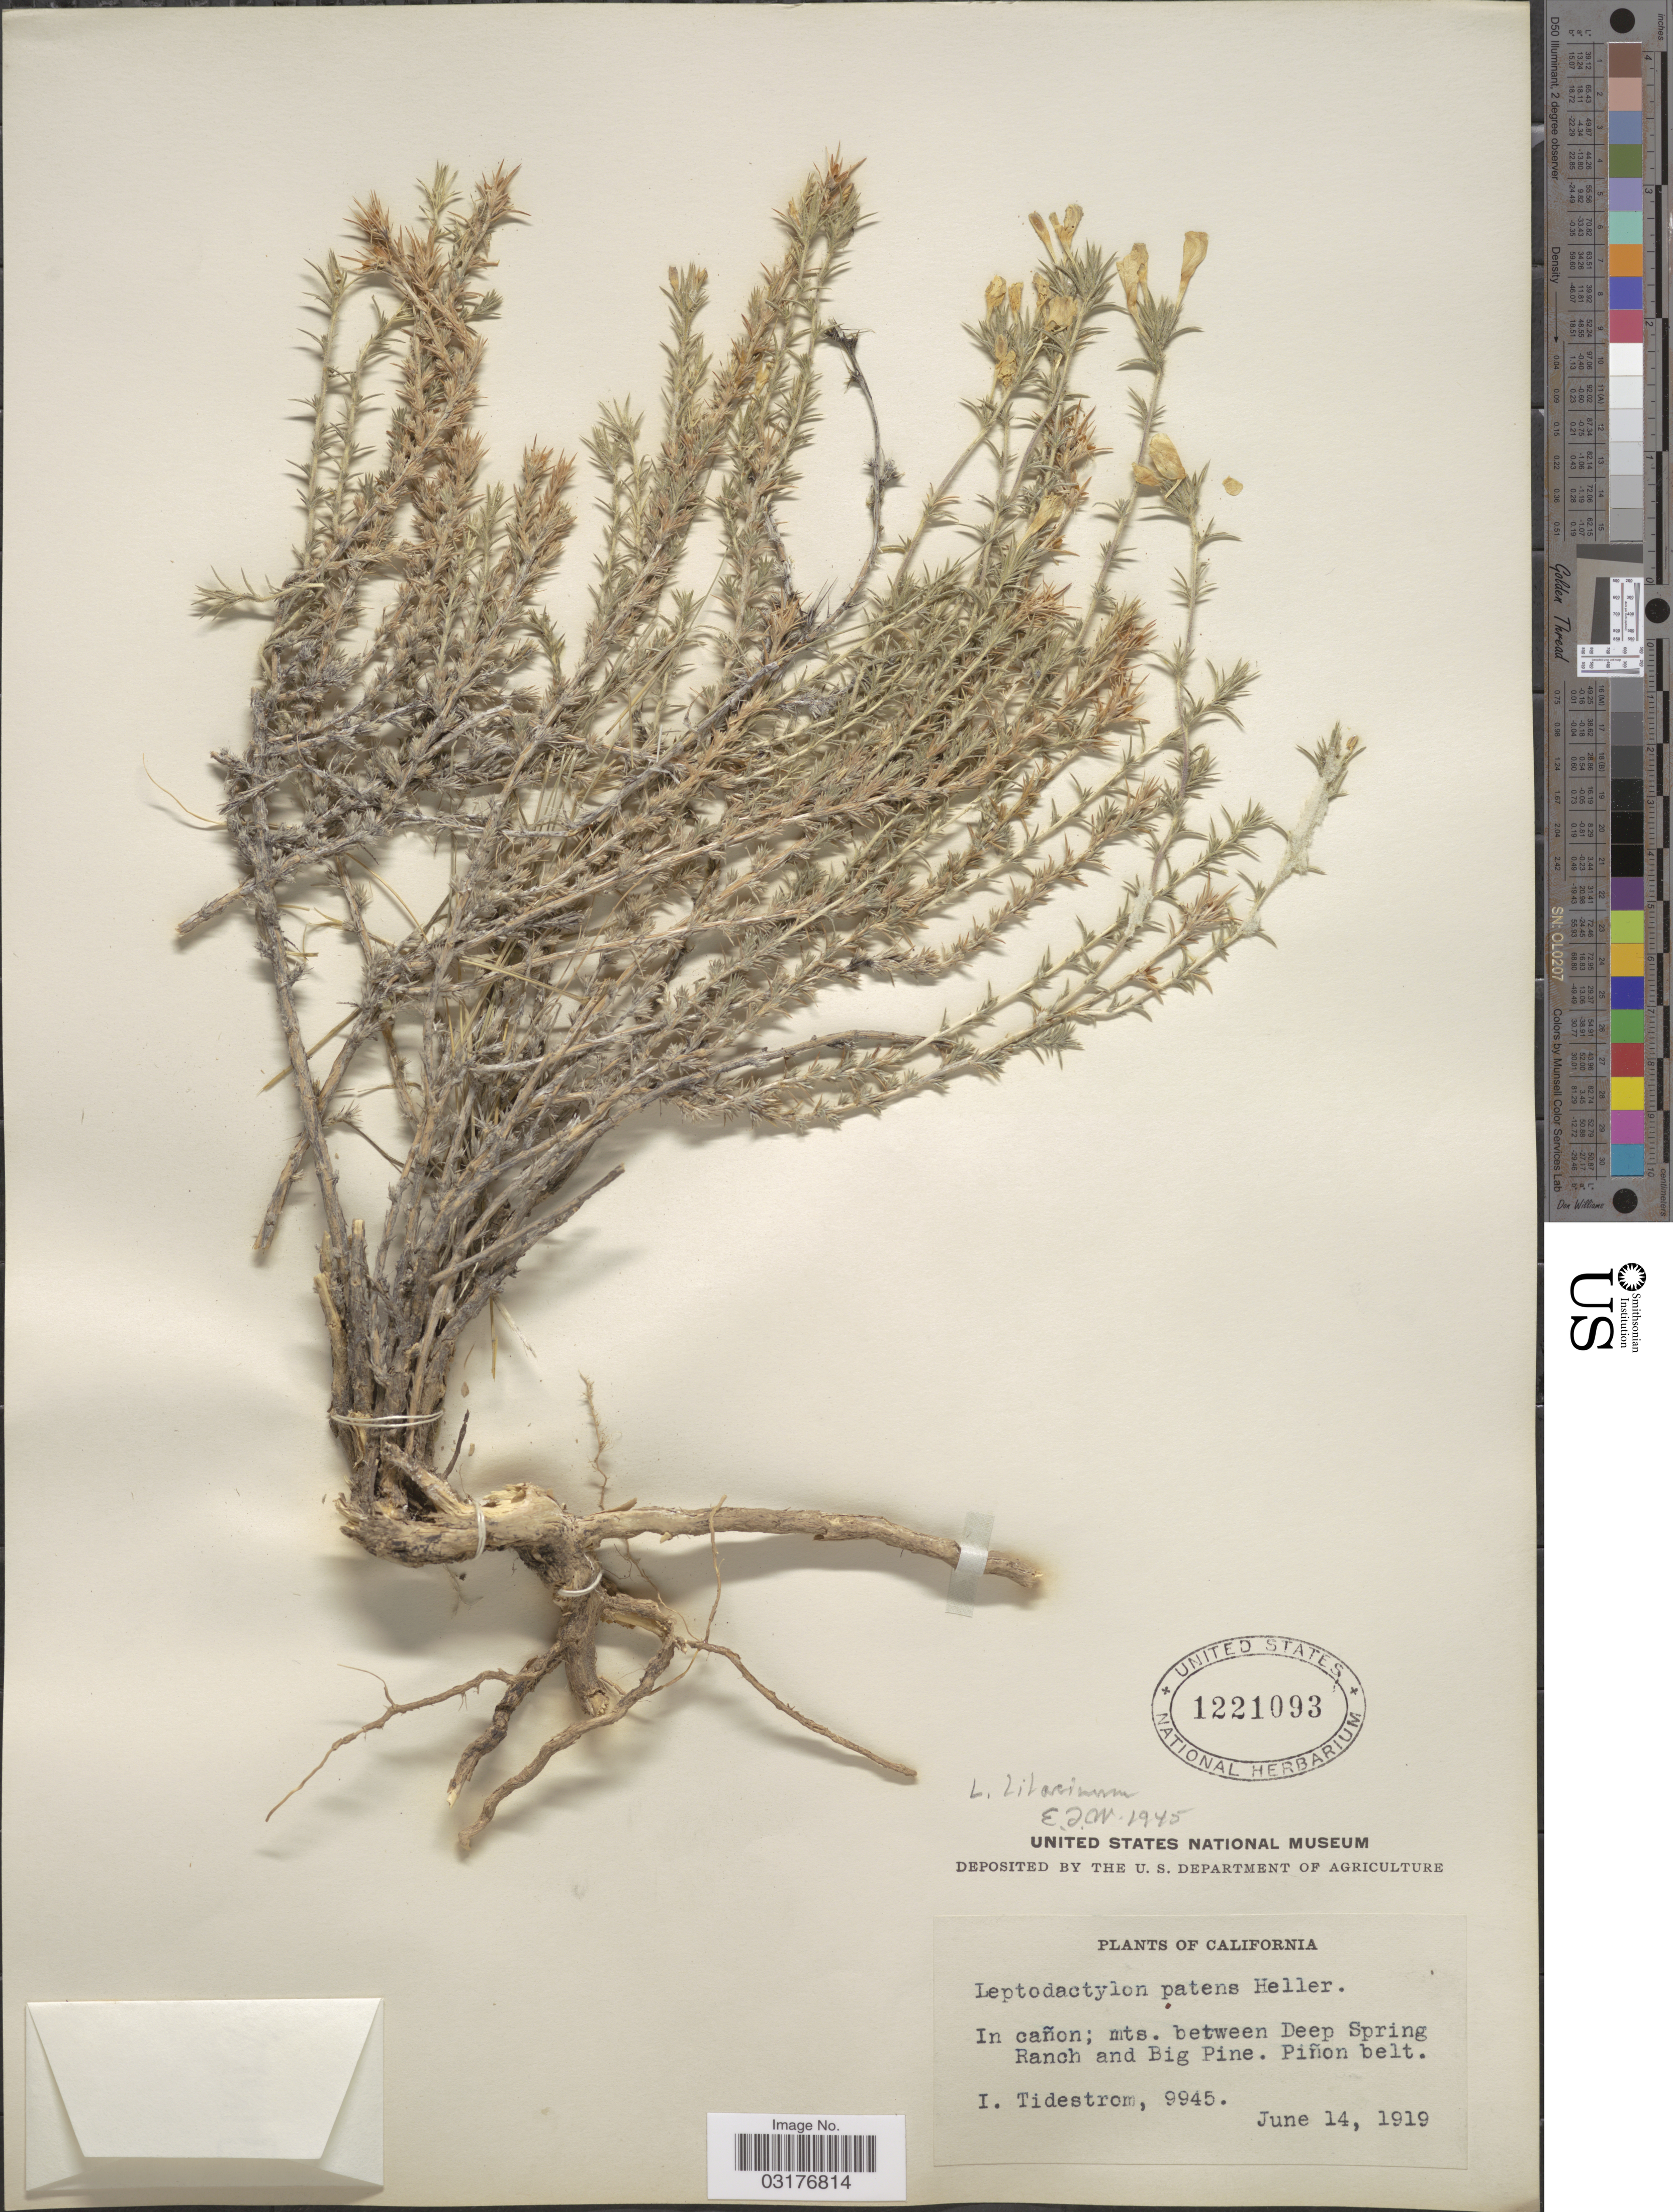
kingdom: Plantae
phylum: Tracheophyta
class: Magnoliopsida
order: Ericales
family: Polemoniaceae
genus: Linanthus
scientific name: Linanthus pungens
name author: (Torr.) J.M. Porter & L.A. Johnson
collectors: I. F. Tidestrom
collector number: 9945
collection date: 1919-06-14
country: United States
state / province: California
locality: In cañon; mts. between Deep Spring Ranch and Big Pine. Piñon belt.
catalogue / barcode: US 1221093